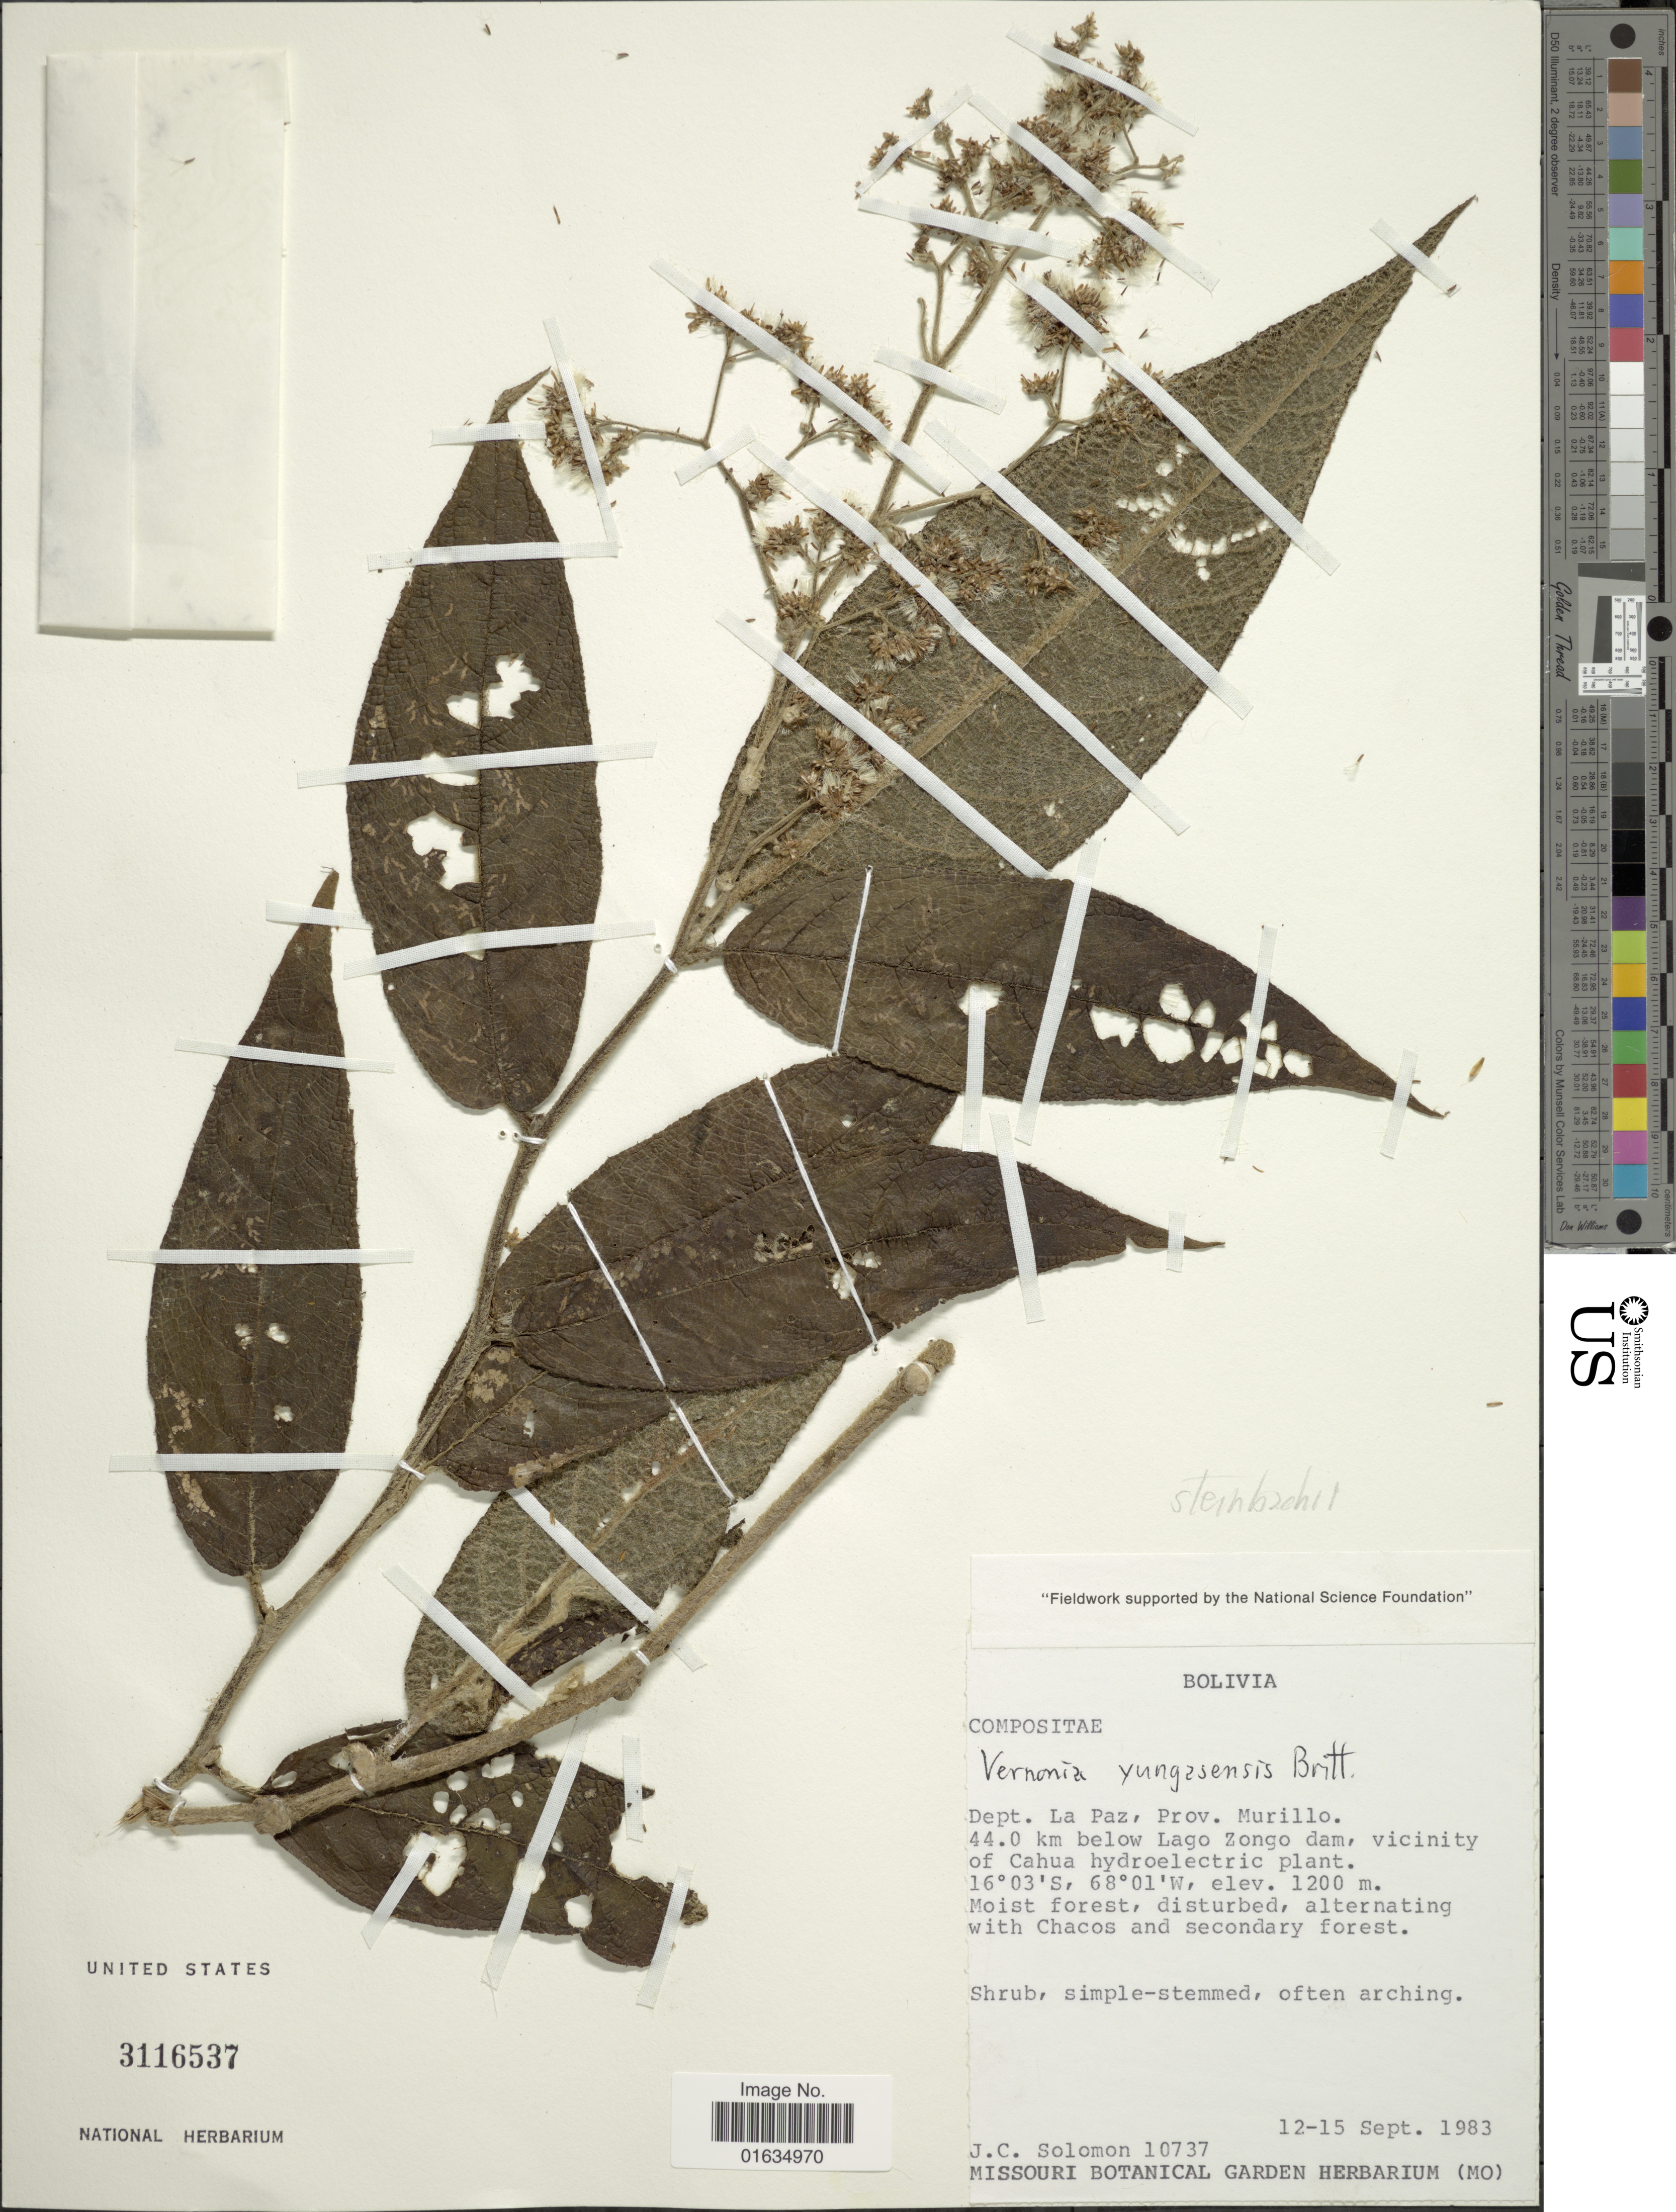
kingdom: Plantae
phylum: Tracheophyta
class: Magnoliopsida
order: Asterales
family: Asteraceae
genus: Critoniopsis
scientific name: Critoniopsis steinbachii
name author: H. Rob.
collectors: J. C. Solomon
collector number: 10737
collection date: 1983-09-12/1983-09-15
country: Bolivia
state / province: La Paz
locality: Dept. La Paz, Prov. Murillo, 44.0 km below Lago Zongo dam, vicinity of Cahua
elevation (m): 1200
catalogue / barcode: US 3116537